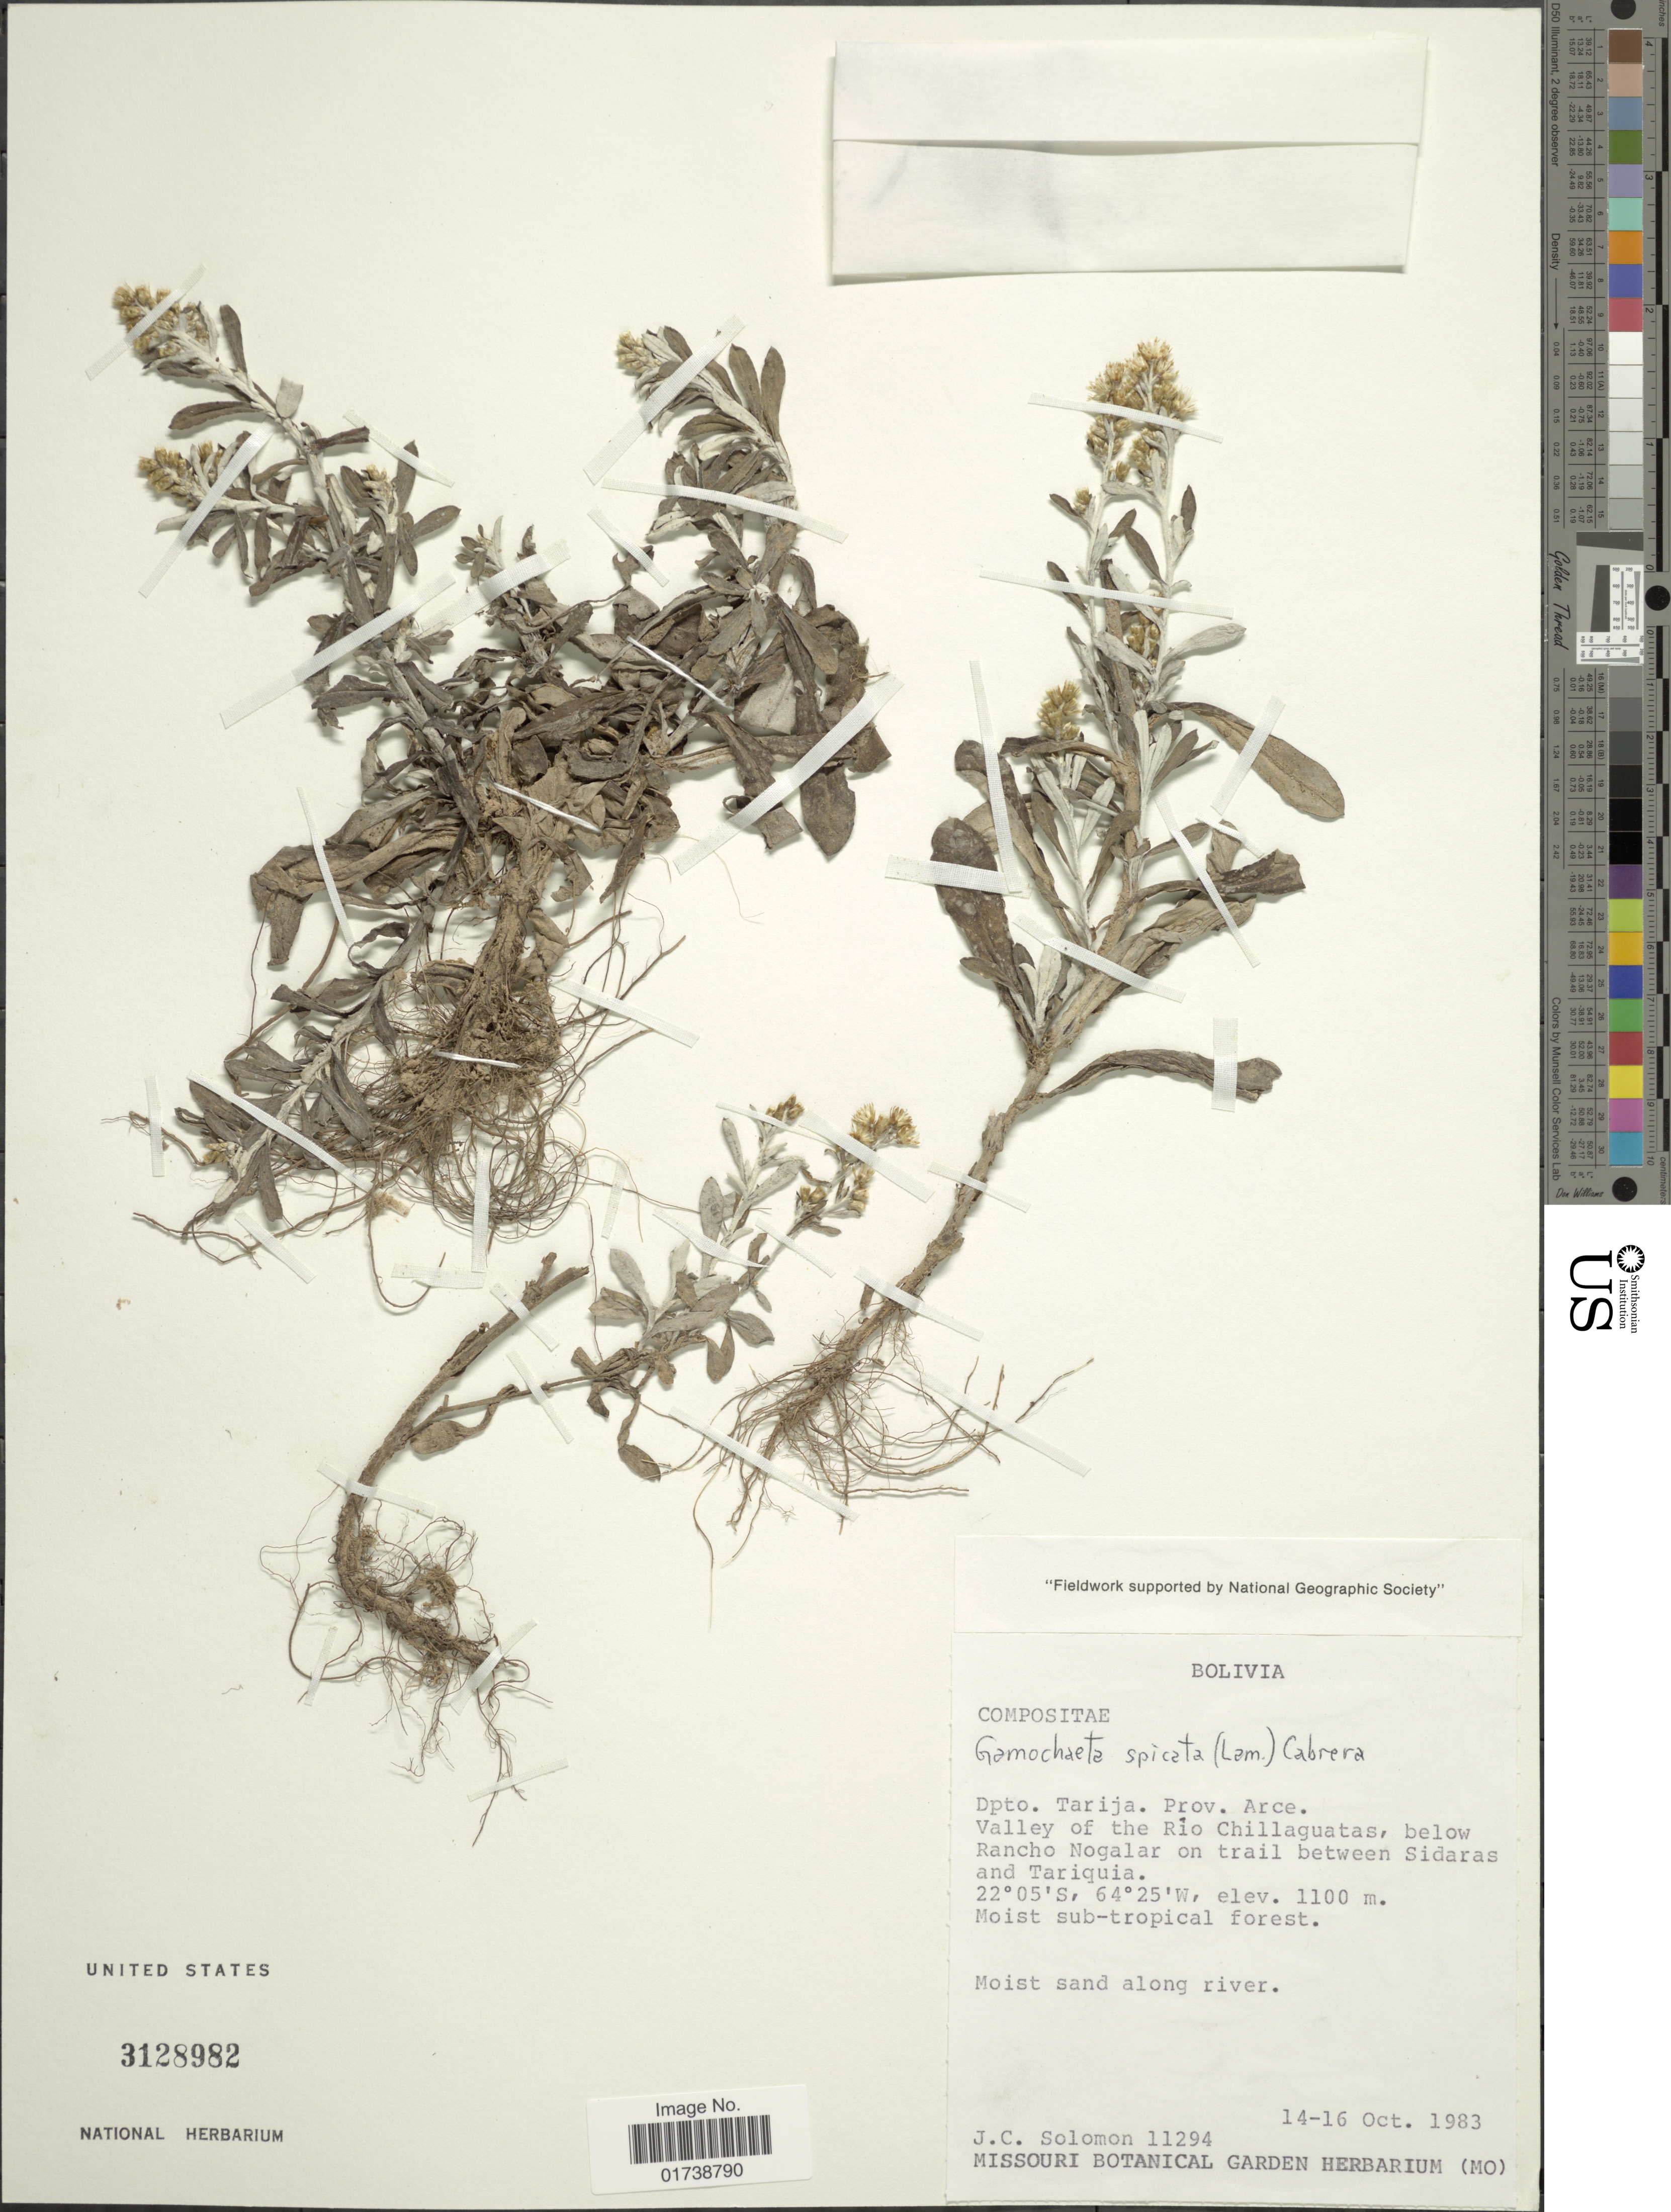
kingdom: Plantae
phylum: Tracheophyta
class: Magnoliopsida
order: Asterales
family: Asteraceae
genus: Gamochaeta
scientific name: Gamochaeta spicata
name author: (Lam.) Cabrera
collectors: J. C. Solomon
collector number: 11294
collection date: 1983-10-14/1983-10-16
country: Bolivia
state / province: Tarija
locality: Prov. Arce, Valley of the Rio Chillaguatas, below Rancho Nogalar on trail between Sidaras and Tariquia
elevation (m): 1100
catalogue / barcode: US 3128982